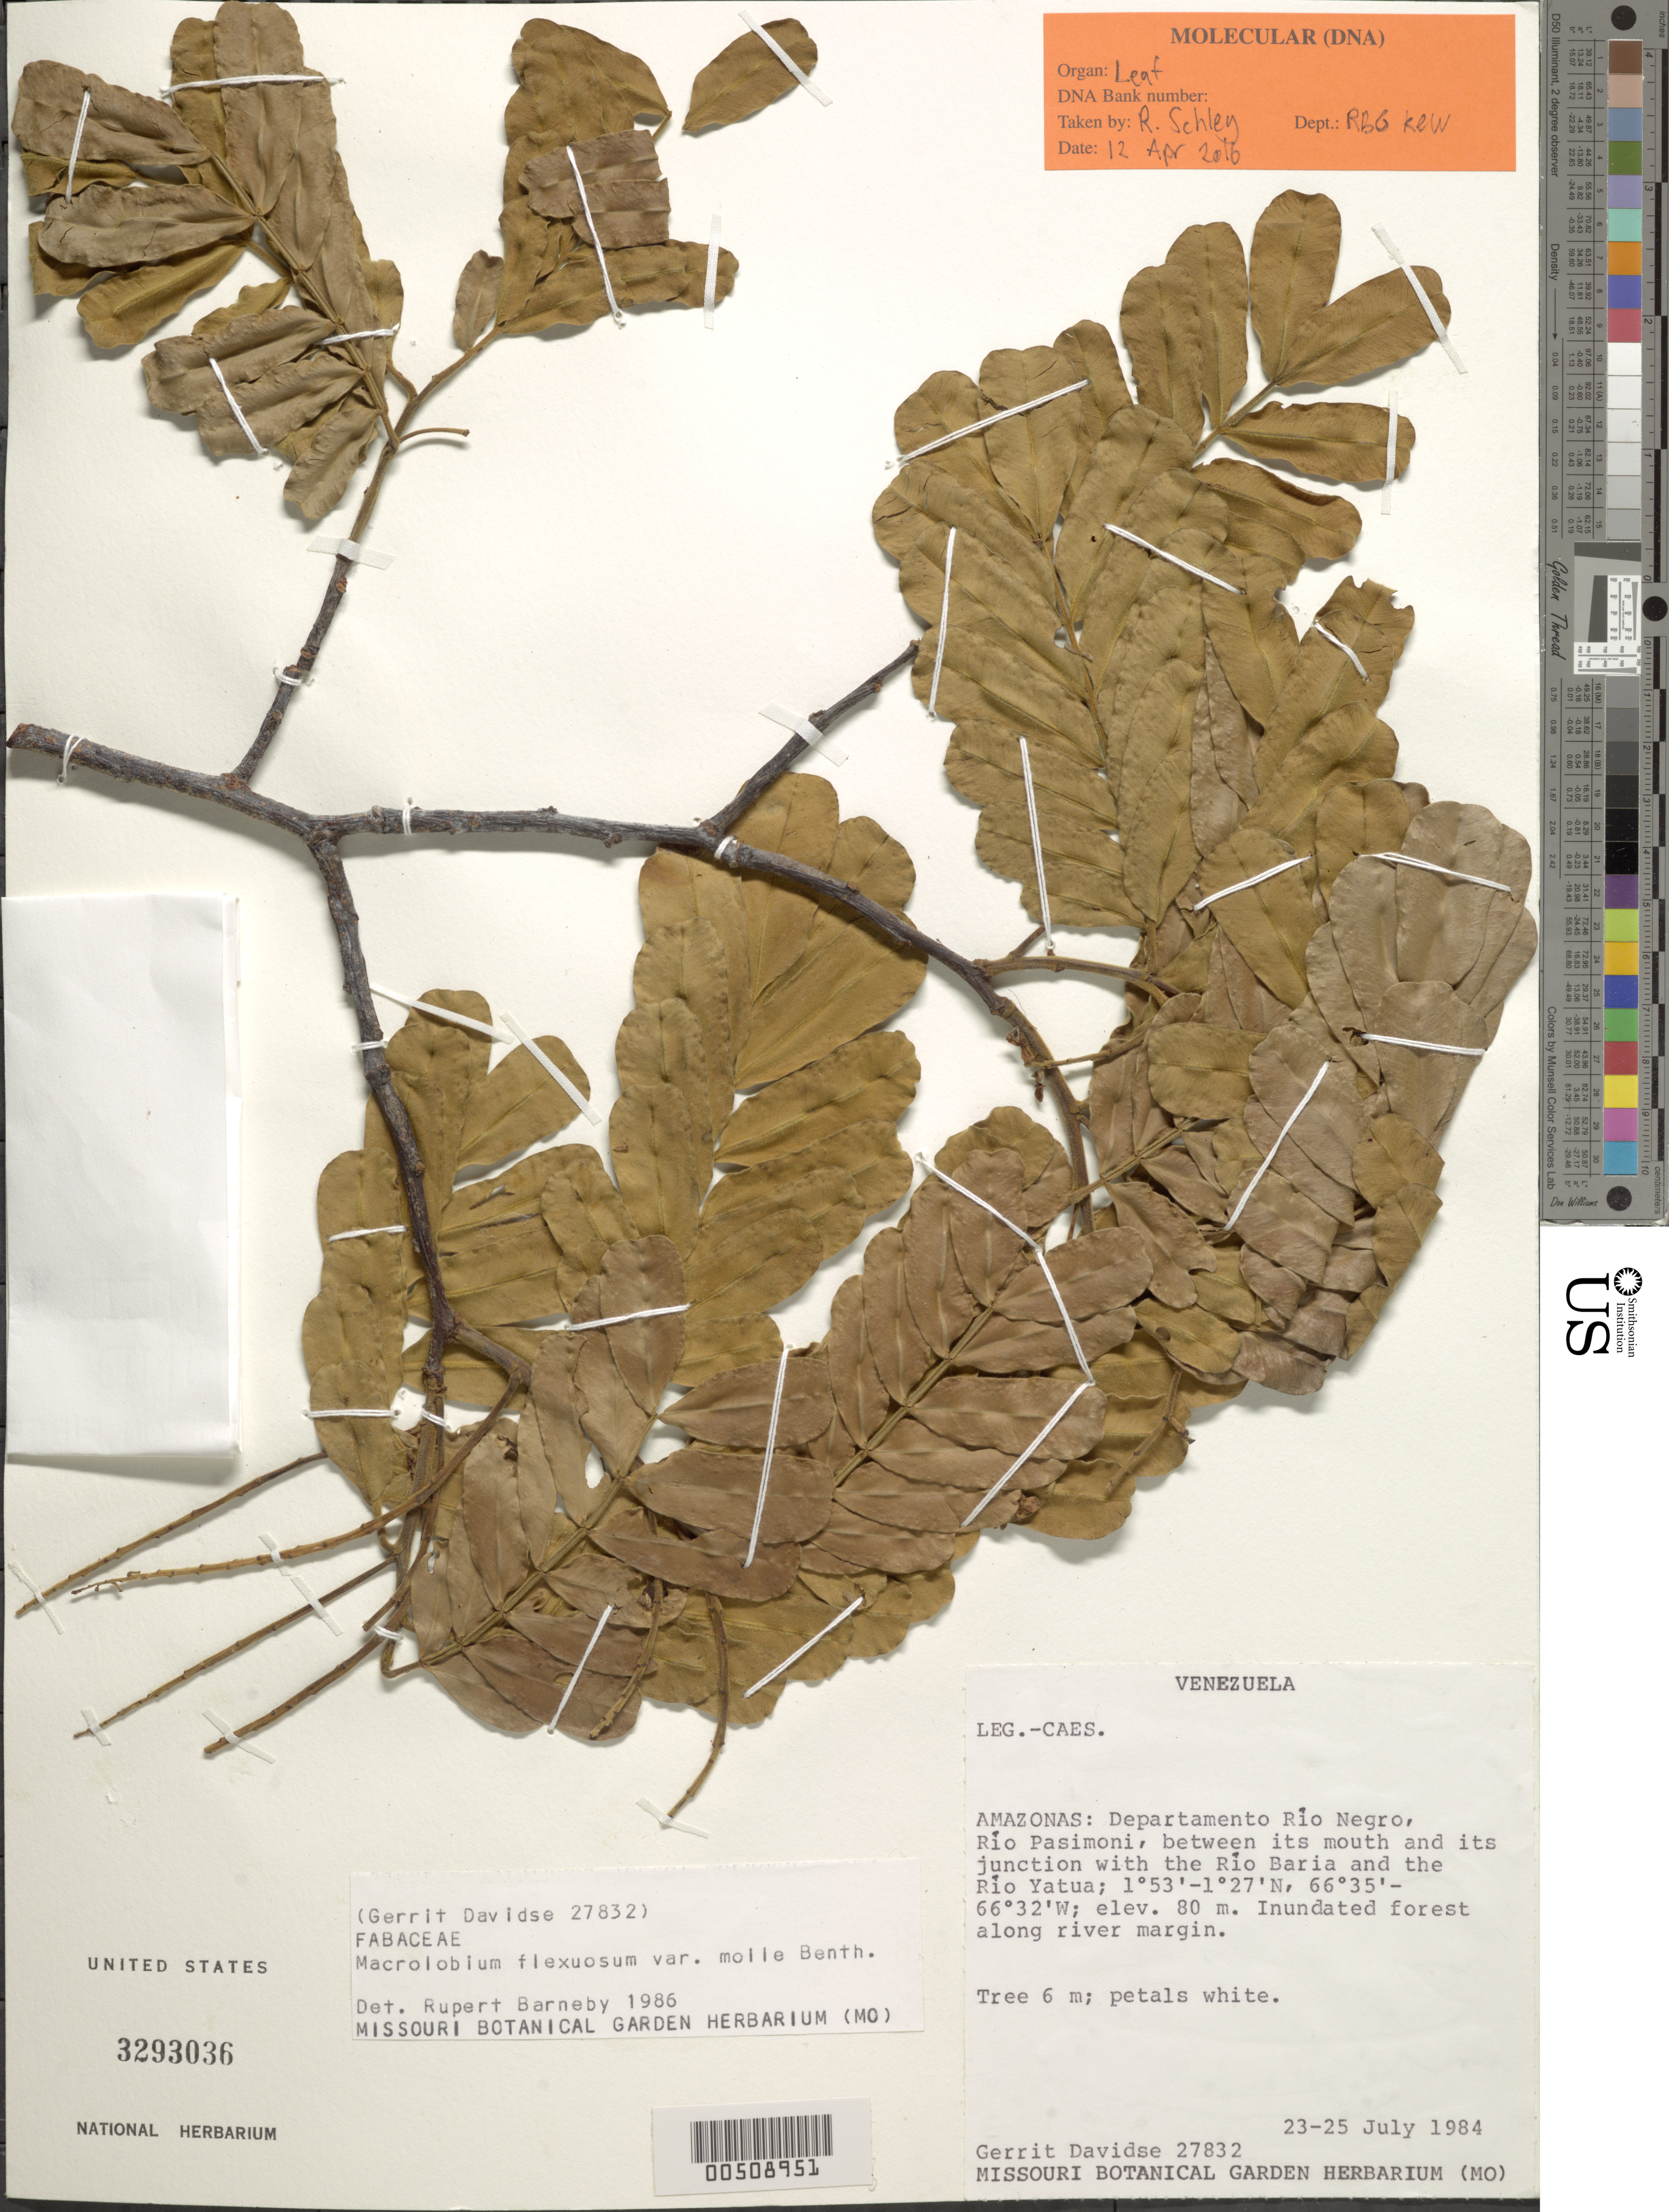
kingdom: Plantae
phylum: Tracheophyta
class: Magnoliopsida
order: Fabales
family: Fabaceae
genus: Macrolobium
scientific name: Macrolobium molle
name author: (Benth.) R.S. Cowan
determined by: Trujillo, A. M.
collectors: G. Davidse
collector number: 27832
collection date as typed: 23 Jul 1984 to 25 Jul 1984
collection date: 1984-07-23/1984-07-25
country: Venezuela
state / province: Amazonas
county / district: Rio Negro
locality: Rio Pasimoni, junction of Rio Baria and the Rio Yatua.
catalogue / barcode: US 3293036